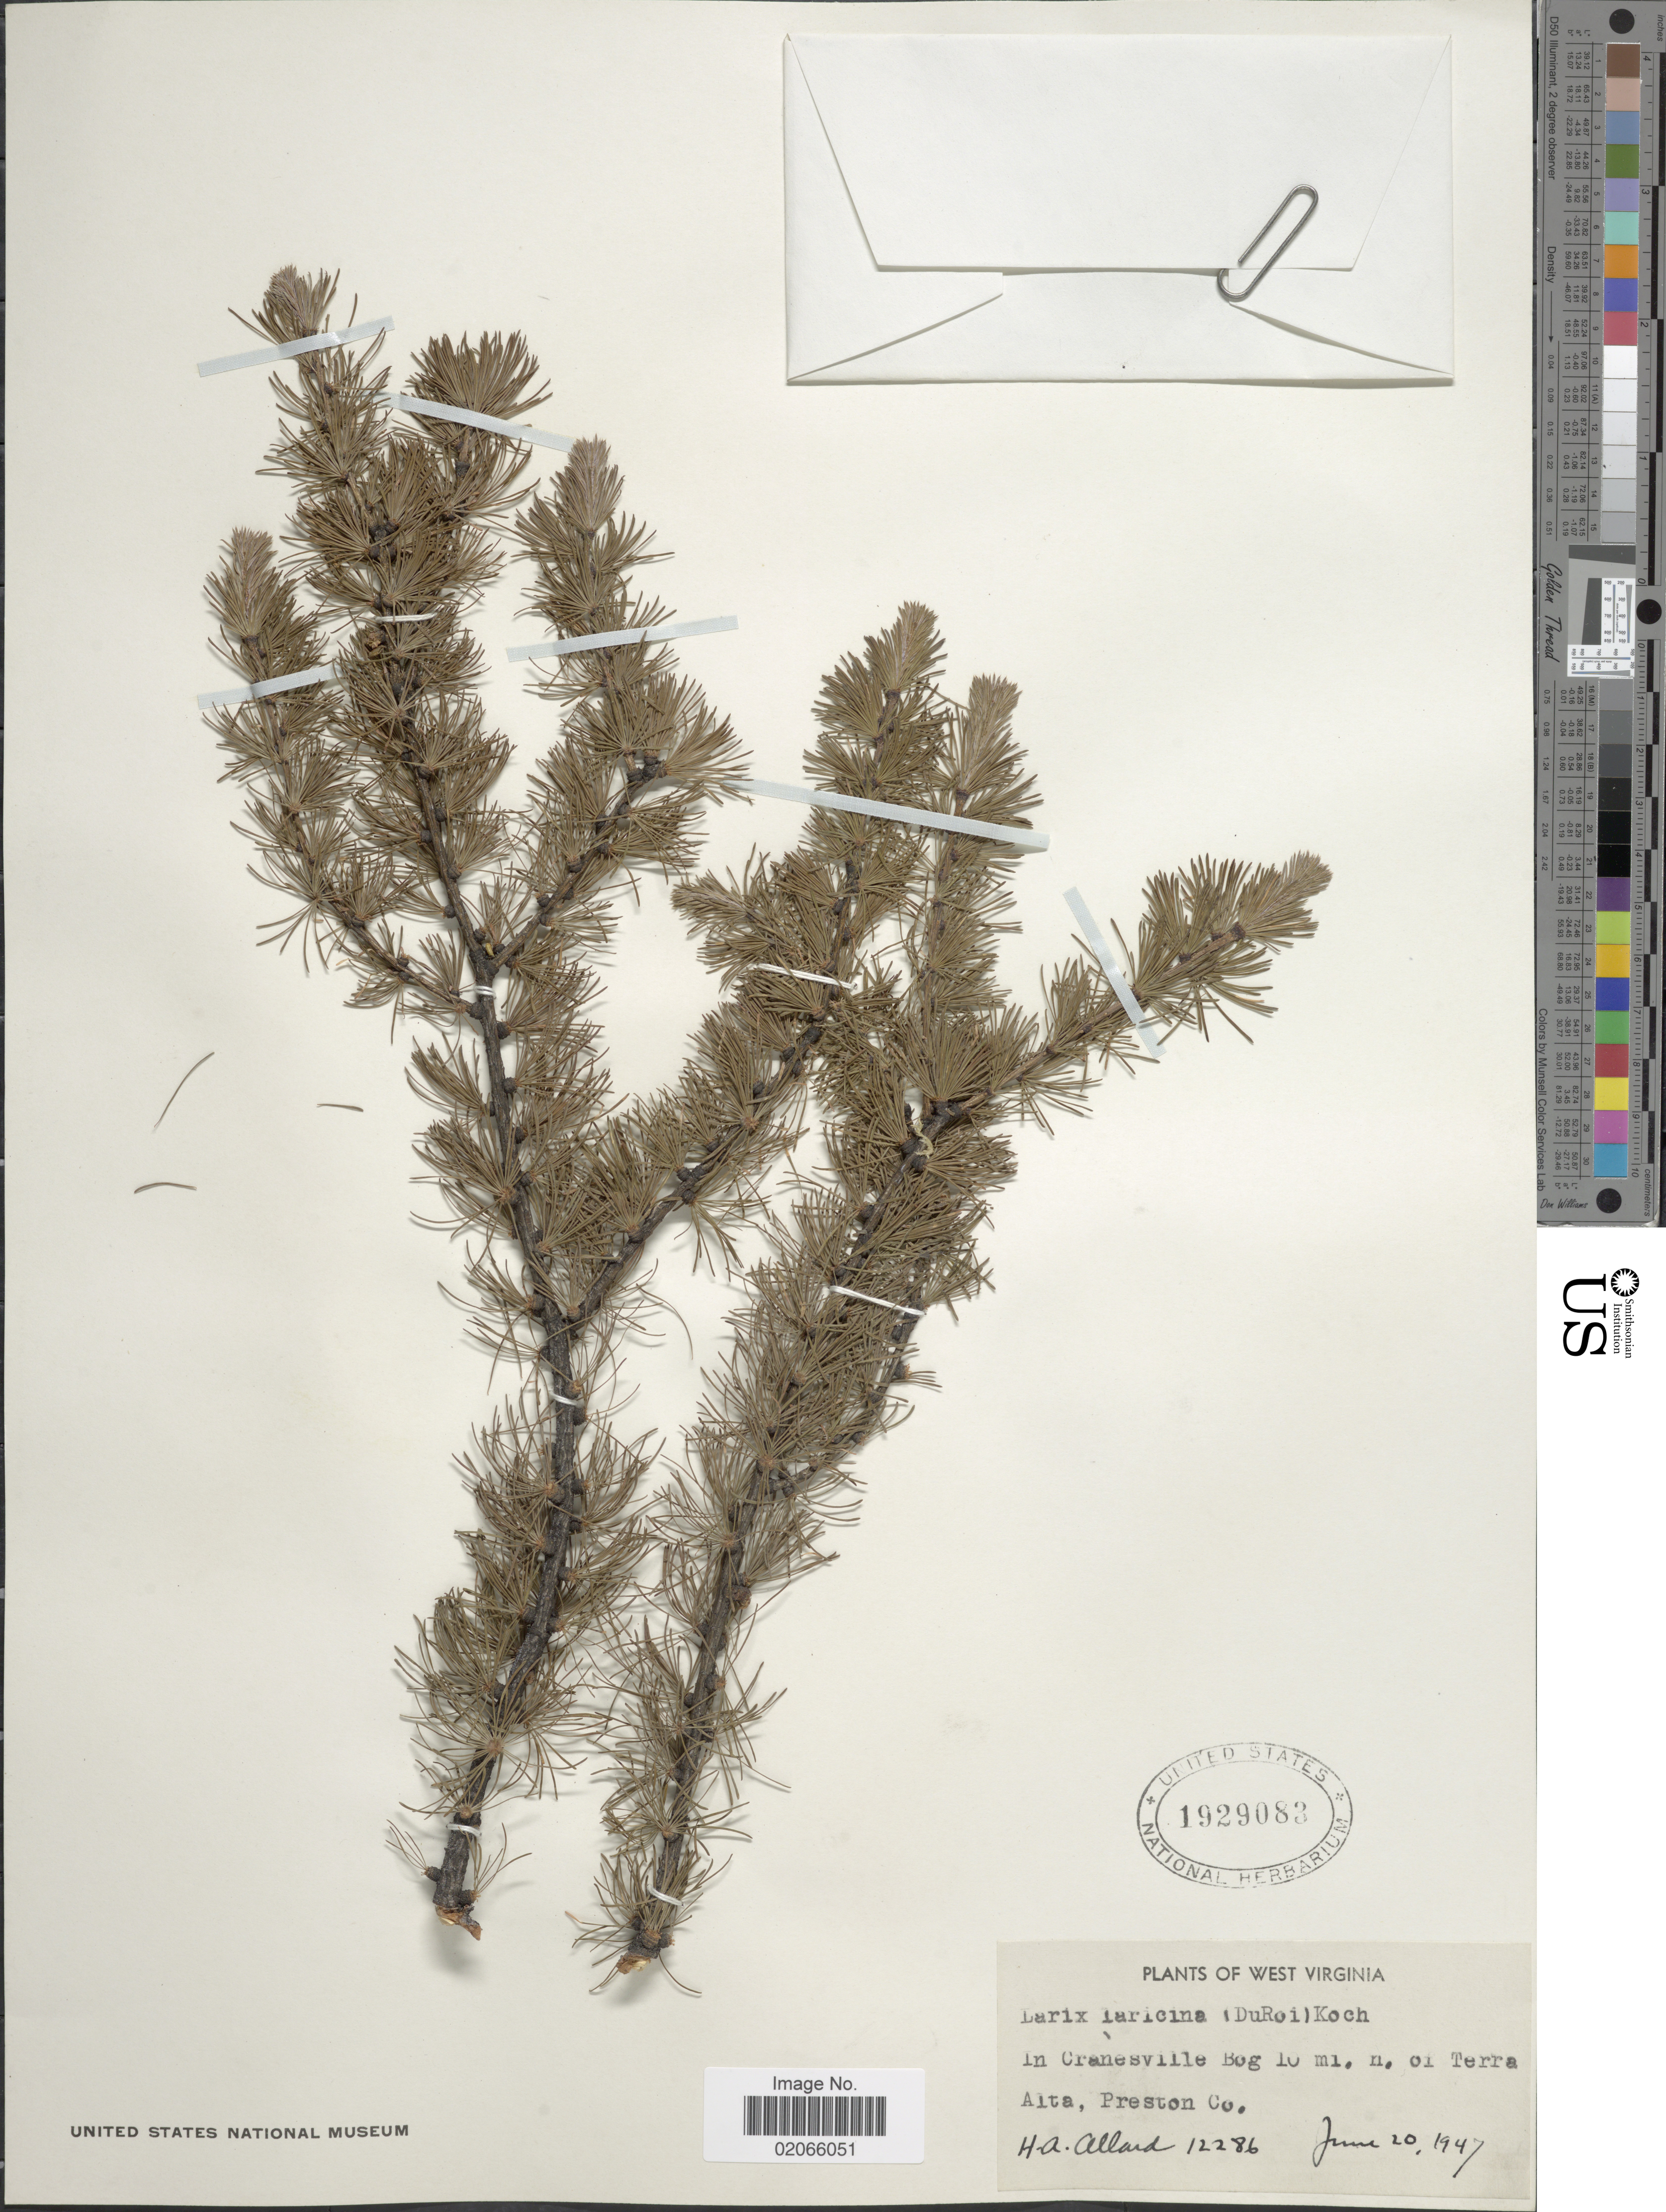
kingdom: Plantae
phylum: Tracheophyta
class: Pinopsida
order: Pinales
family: Pinaceae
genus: Larix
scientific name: Larix laricina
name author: (Du Roi) K. Koch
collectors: H. A. Allard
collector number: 12286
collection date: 1947-06-20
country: United States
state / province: West Virginia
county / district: Preston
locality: West Virginia In Cranesville Bog 10 mi. of Terra Alta, Preston Co.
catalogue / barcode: US 1929083